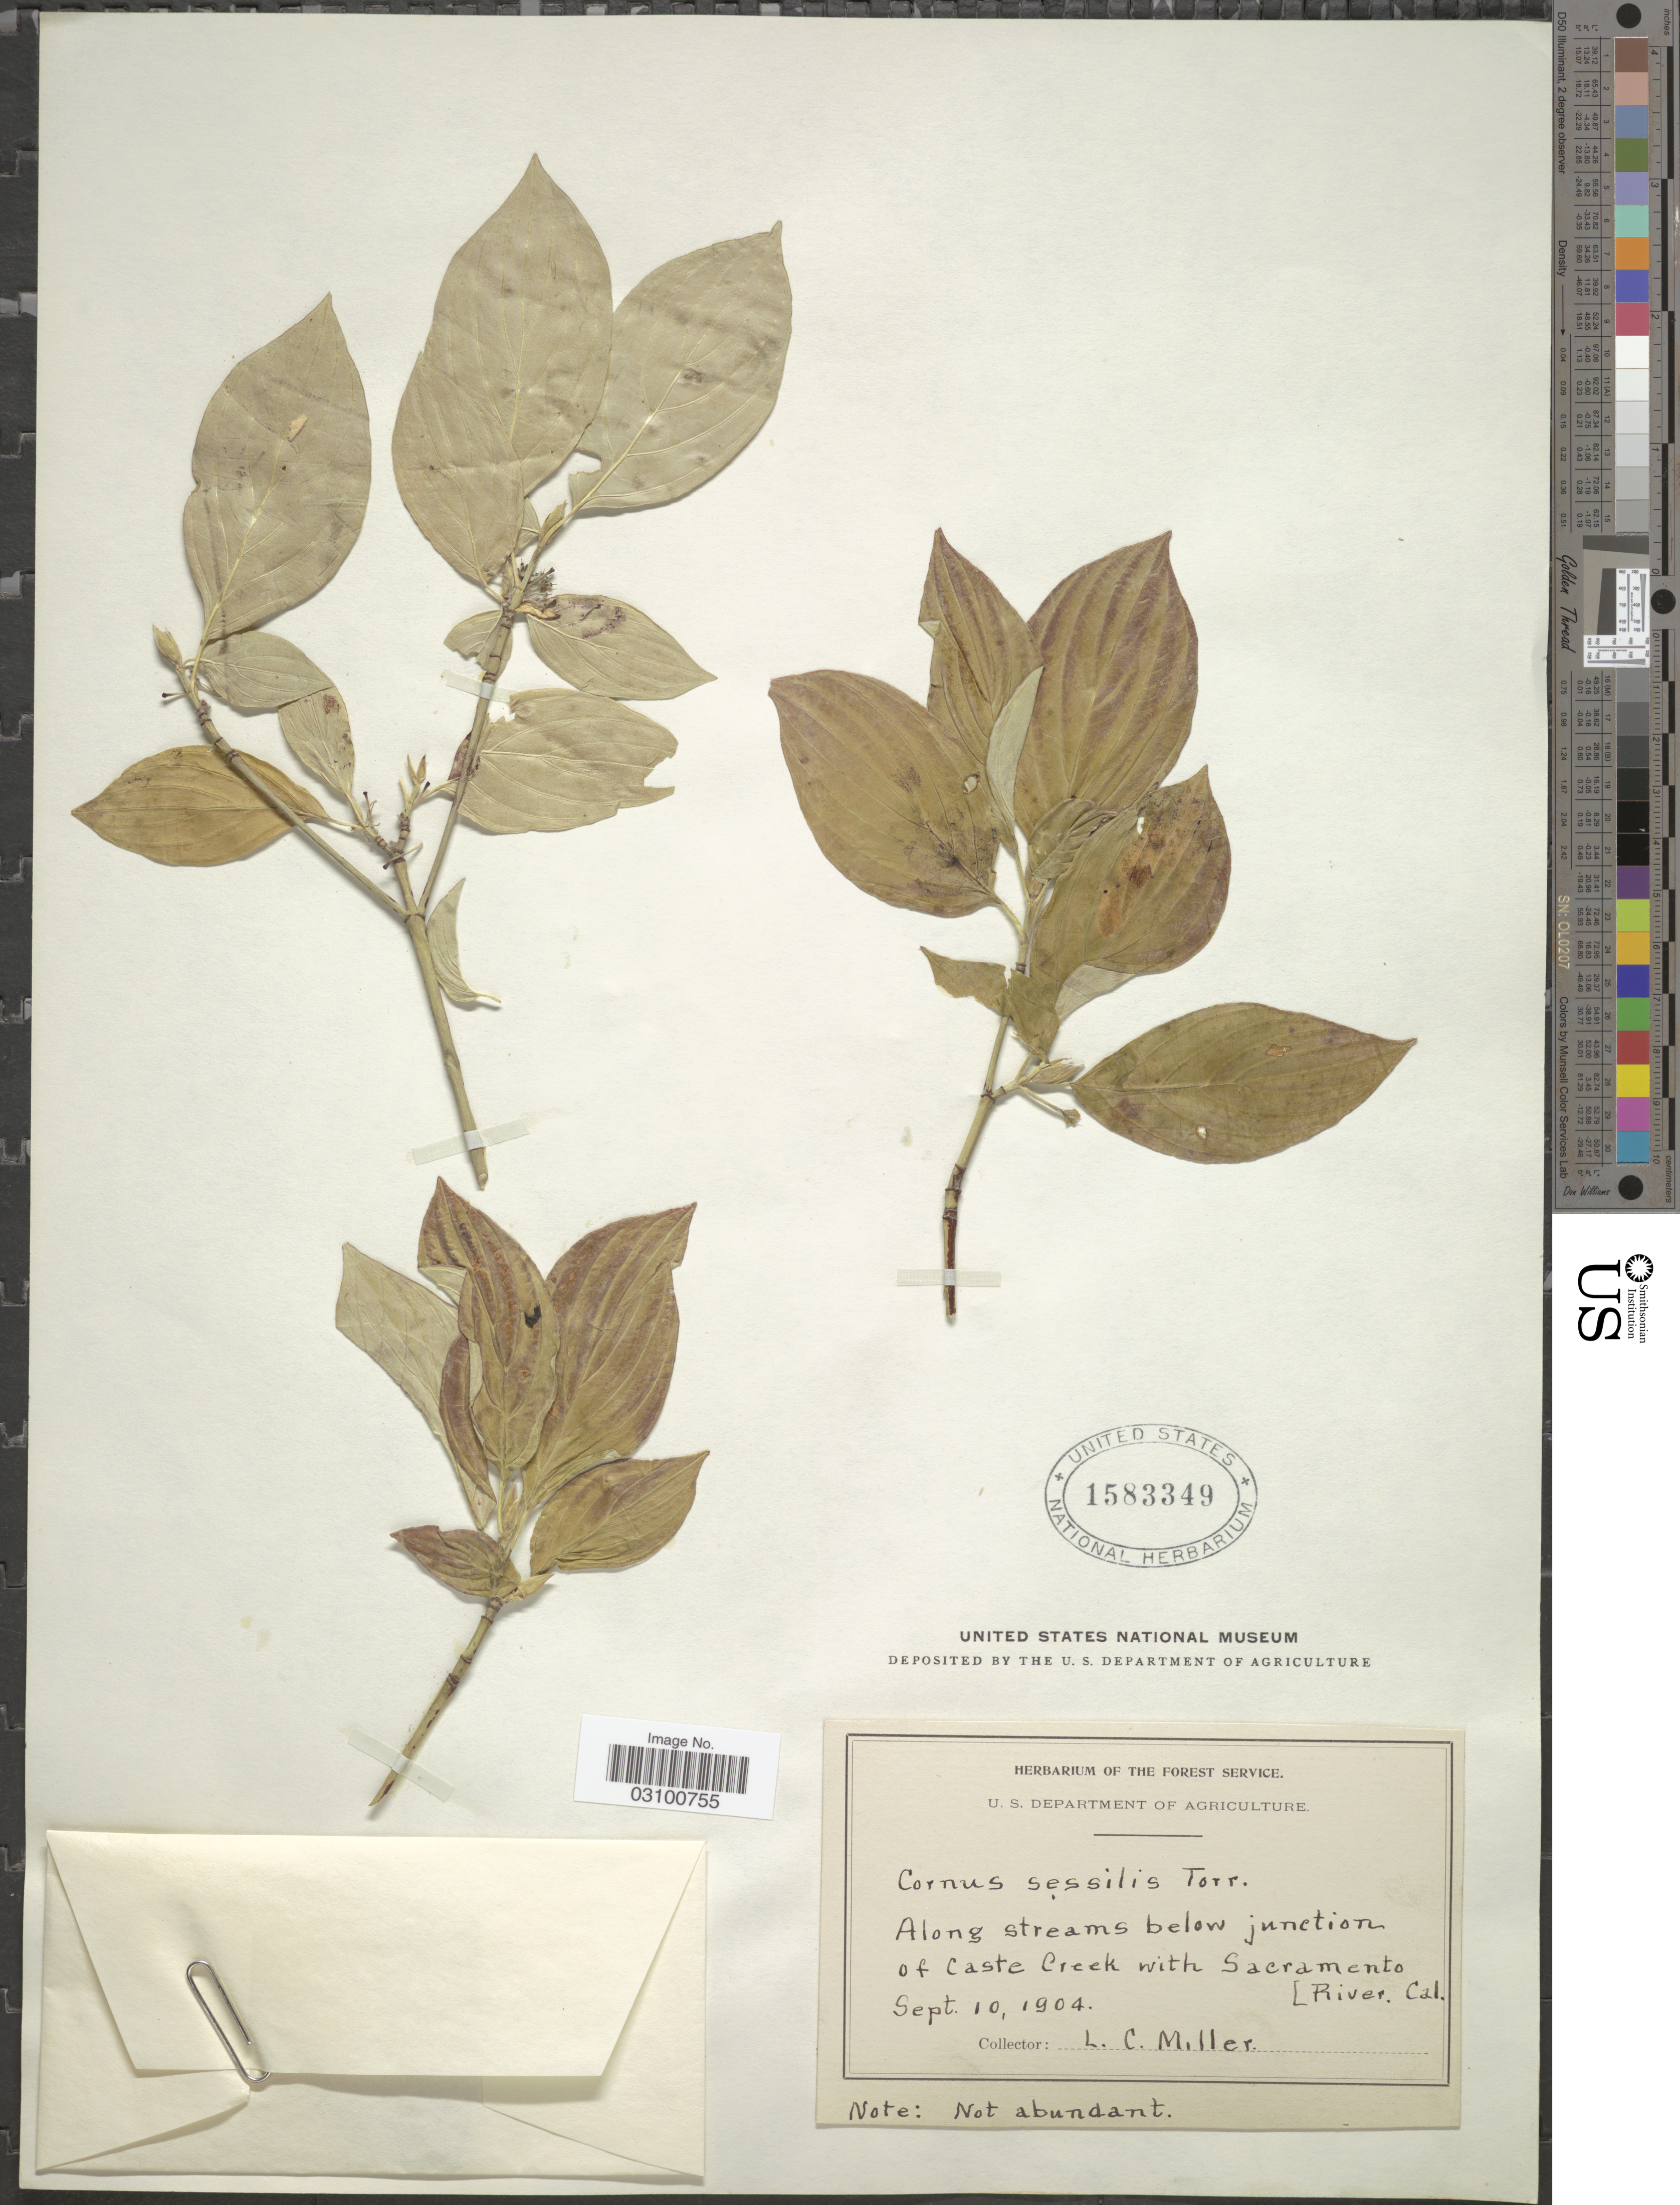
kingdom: Plantae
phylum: Tracheophyta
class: Magnoliopsida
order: Cornales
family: Cornaceae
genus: Cornus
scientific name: Cornus sessilis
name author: Torr. ex Durand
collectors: L. Miller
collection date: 1904-09-10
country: United States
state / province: California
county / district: Sacramento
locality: Along streams below junction of Caste Creek with Sacramento [River].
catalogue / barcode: US 1583349